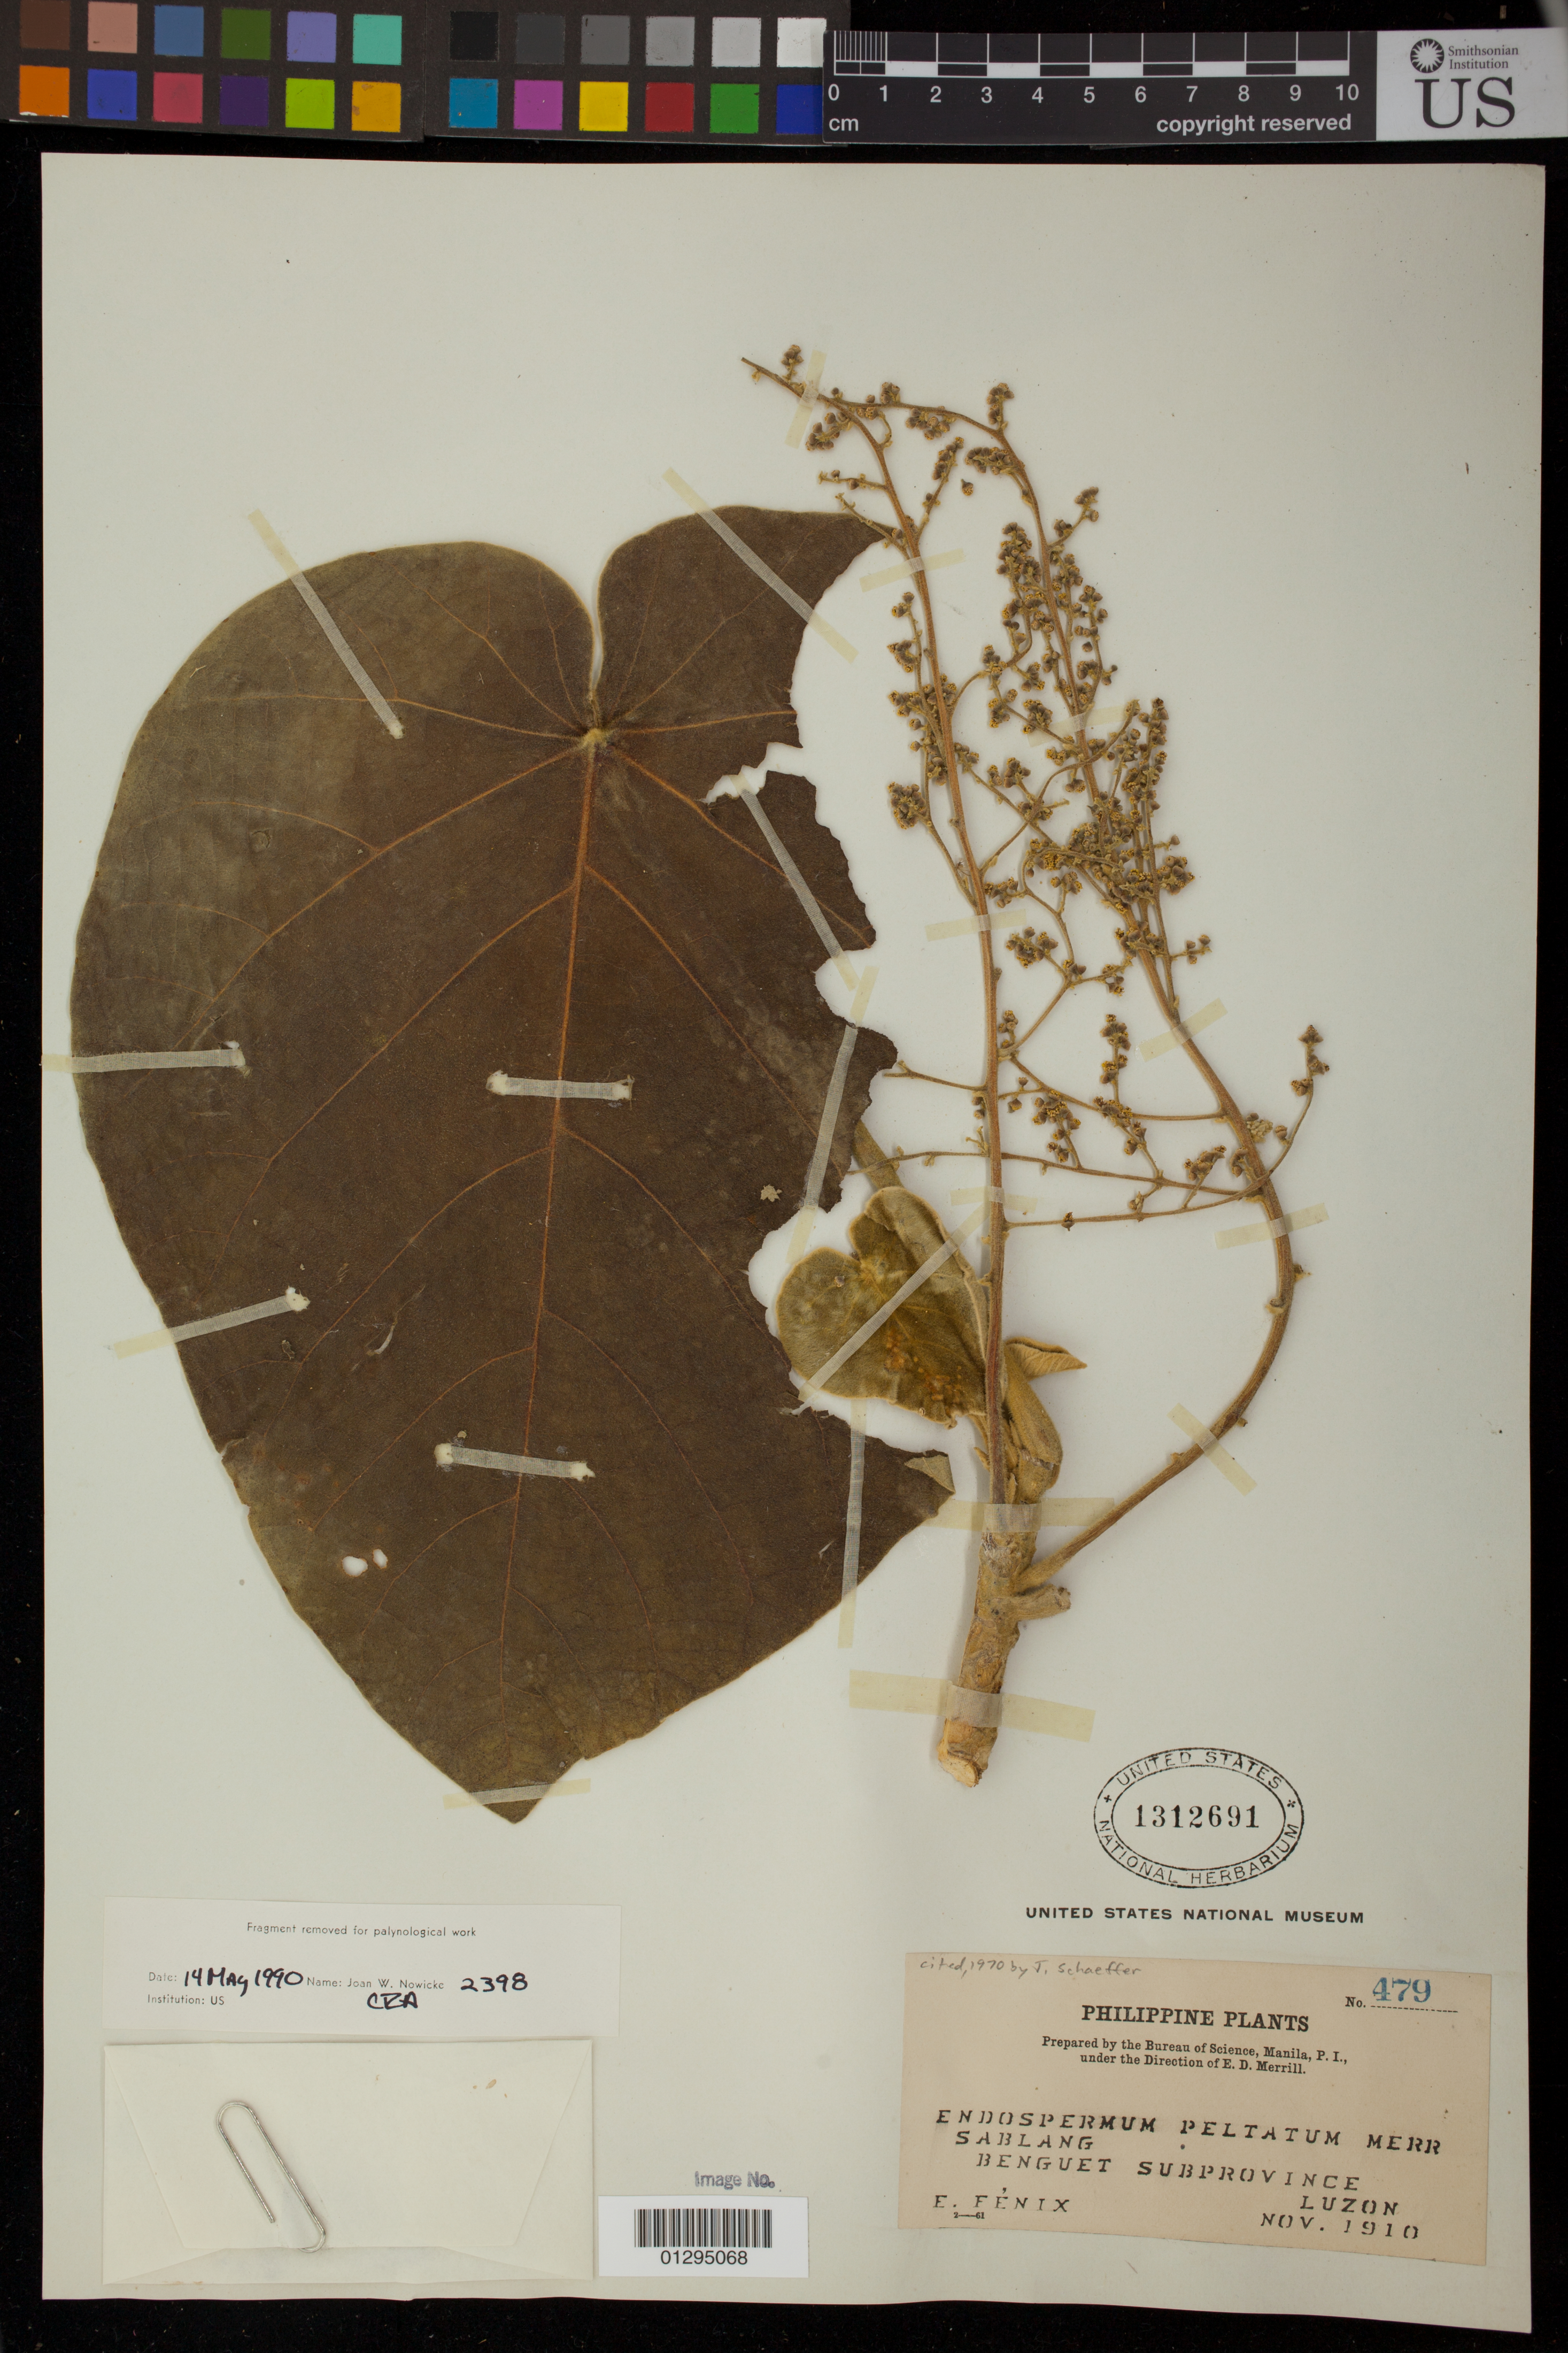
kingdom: Plantae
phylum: Tracheophyta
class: Magnoliopsida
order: Malpighiales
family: Euphorbiaceae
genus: Endospermum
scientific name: Endospermum peltatum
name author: Merr.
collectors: E. Fenix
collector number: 479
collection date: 1910-11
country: Philippines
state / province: Cordillera (Administrative Region)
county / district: Benguet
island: Luzon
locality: Sablang, Benguet Subprovince, Luzon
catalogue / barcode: US 1312691